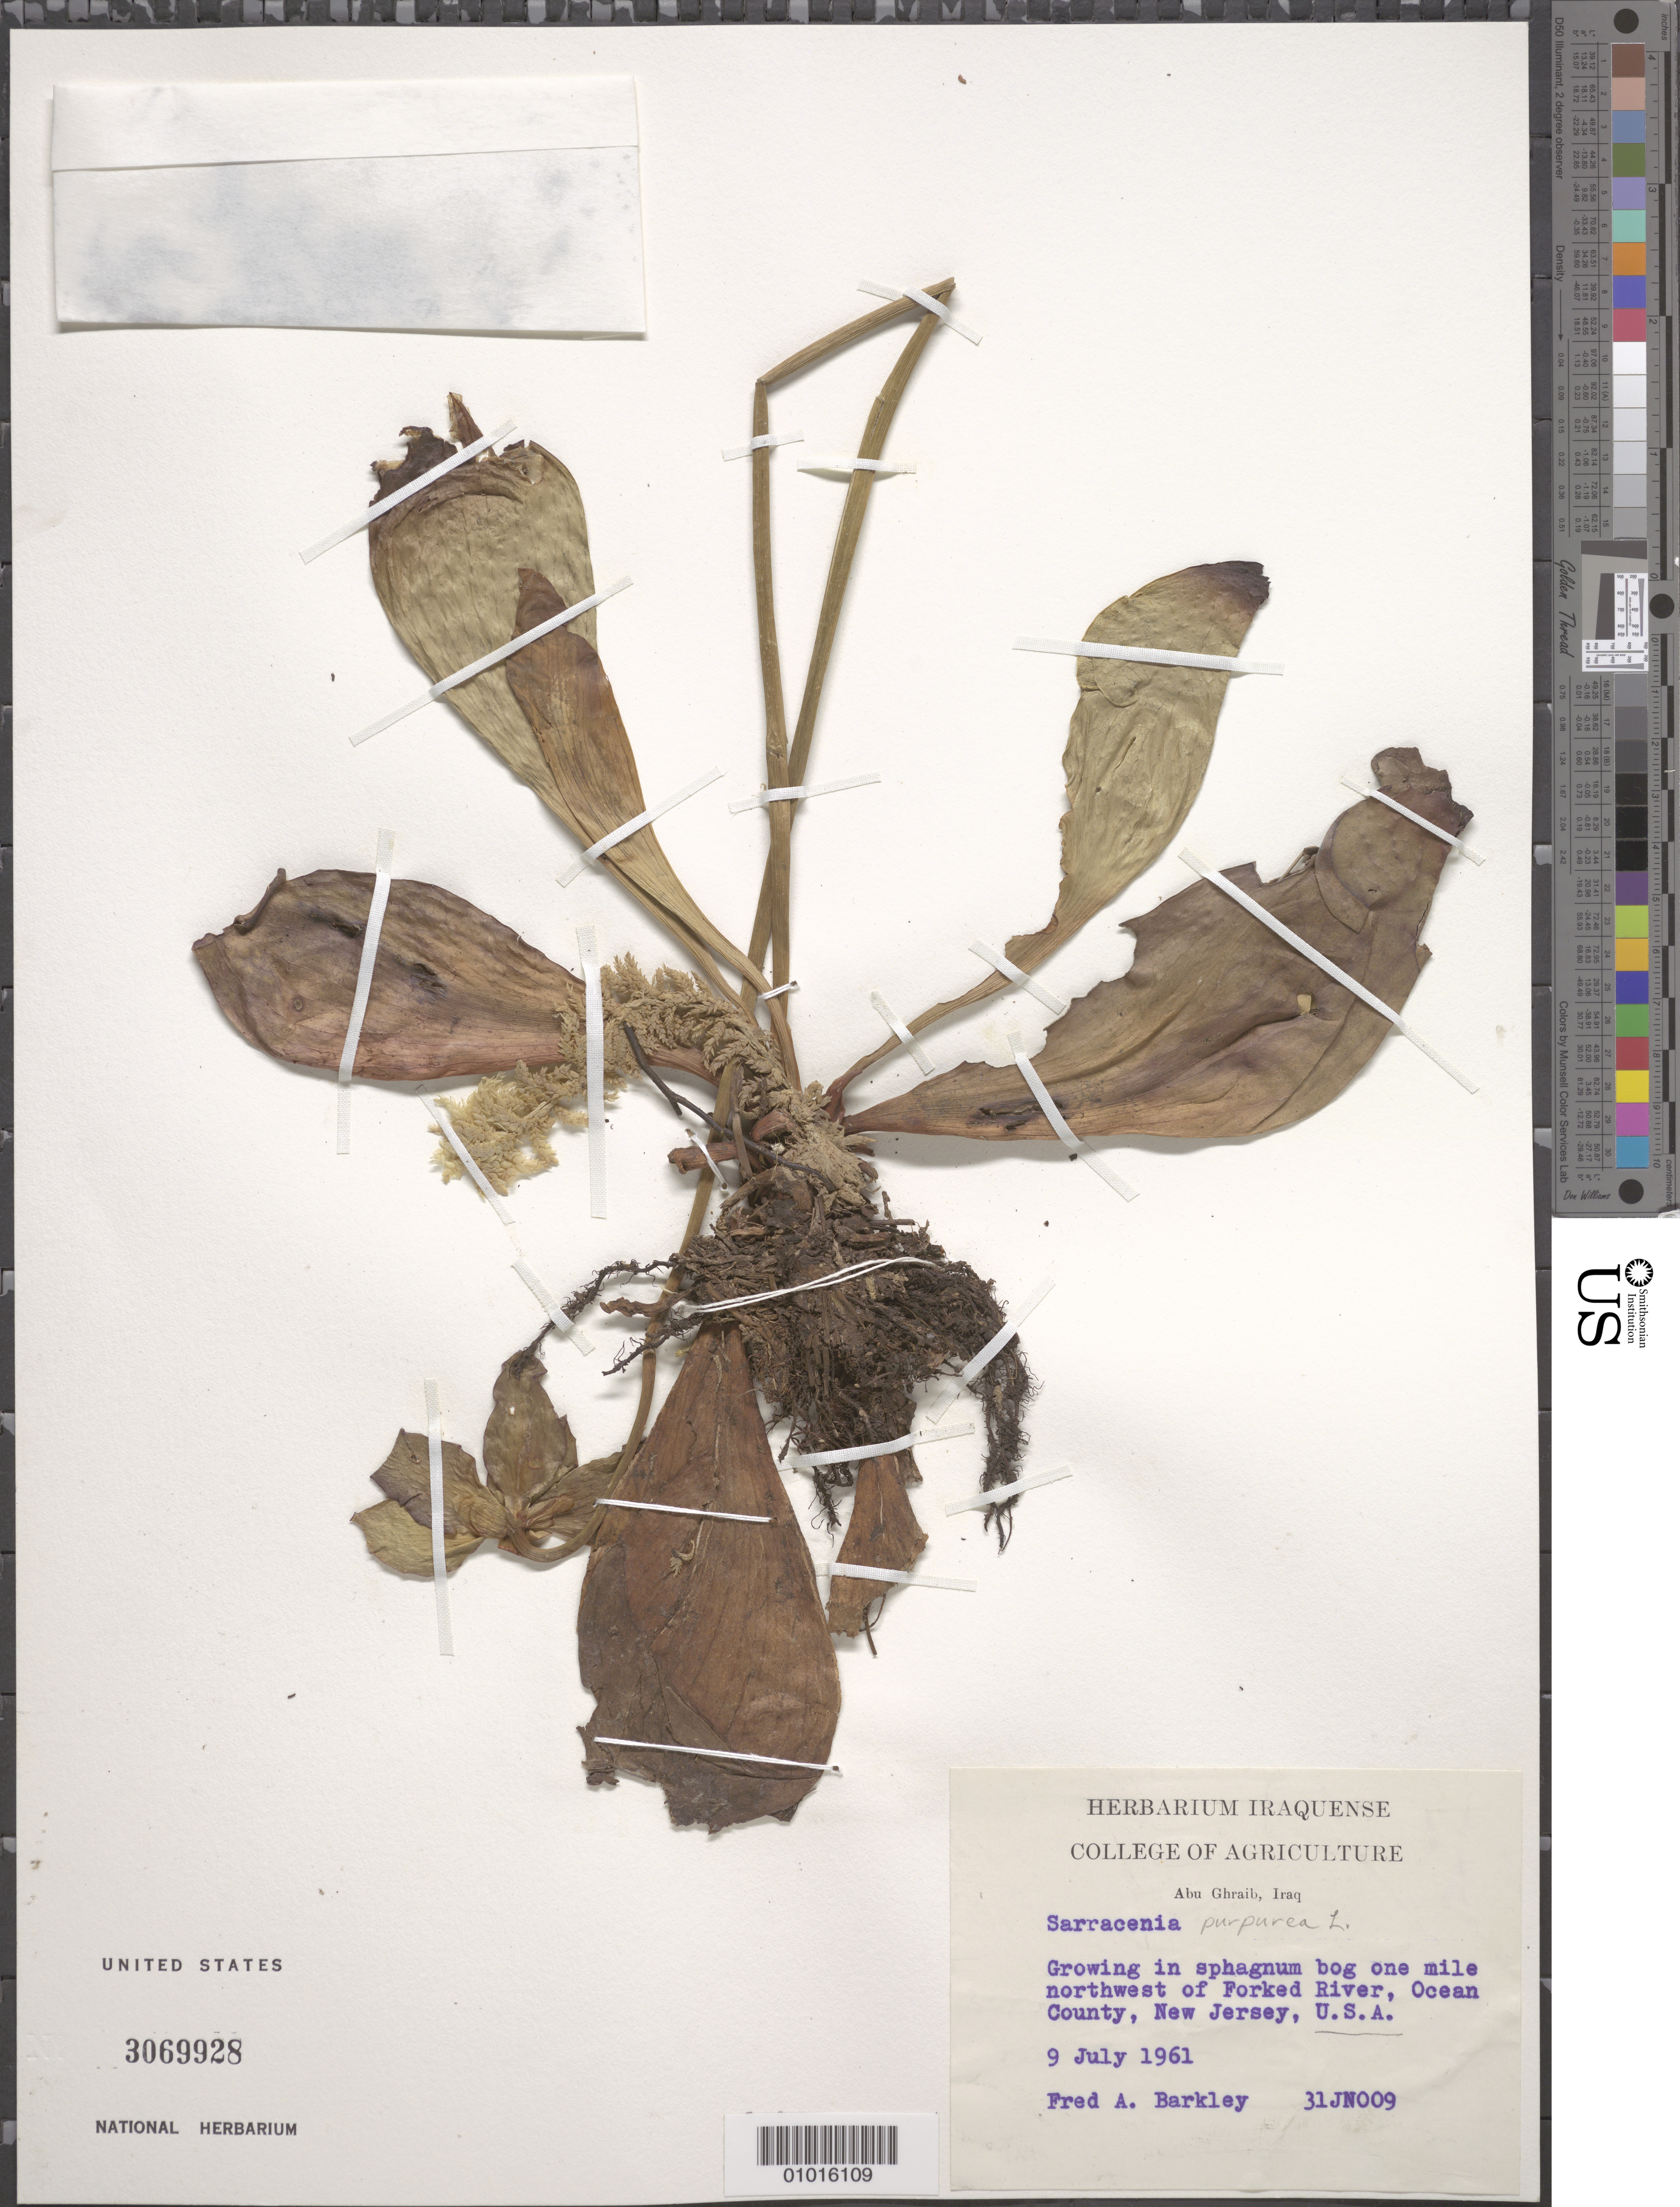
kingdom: Plantae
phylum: Tracheophyta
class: Magnoliopsida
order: Ericales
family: Sarraceniaceae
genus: Sarracenia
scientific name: Sarracenia purpurea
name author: L.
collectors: F. A. Barkley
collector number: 31JN009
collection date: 1961-07-09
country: United States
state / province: New Jersey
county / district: Ocean County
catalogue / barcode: US 3069928